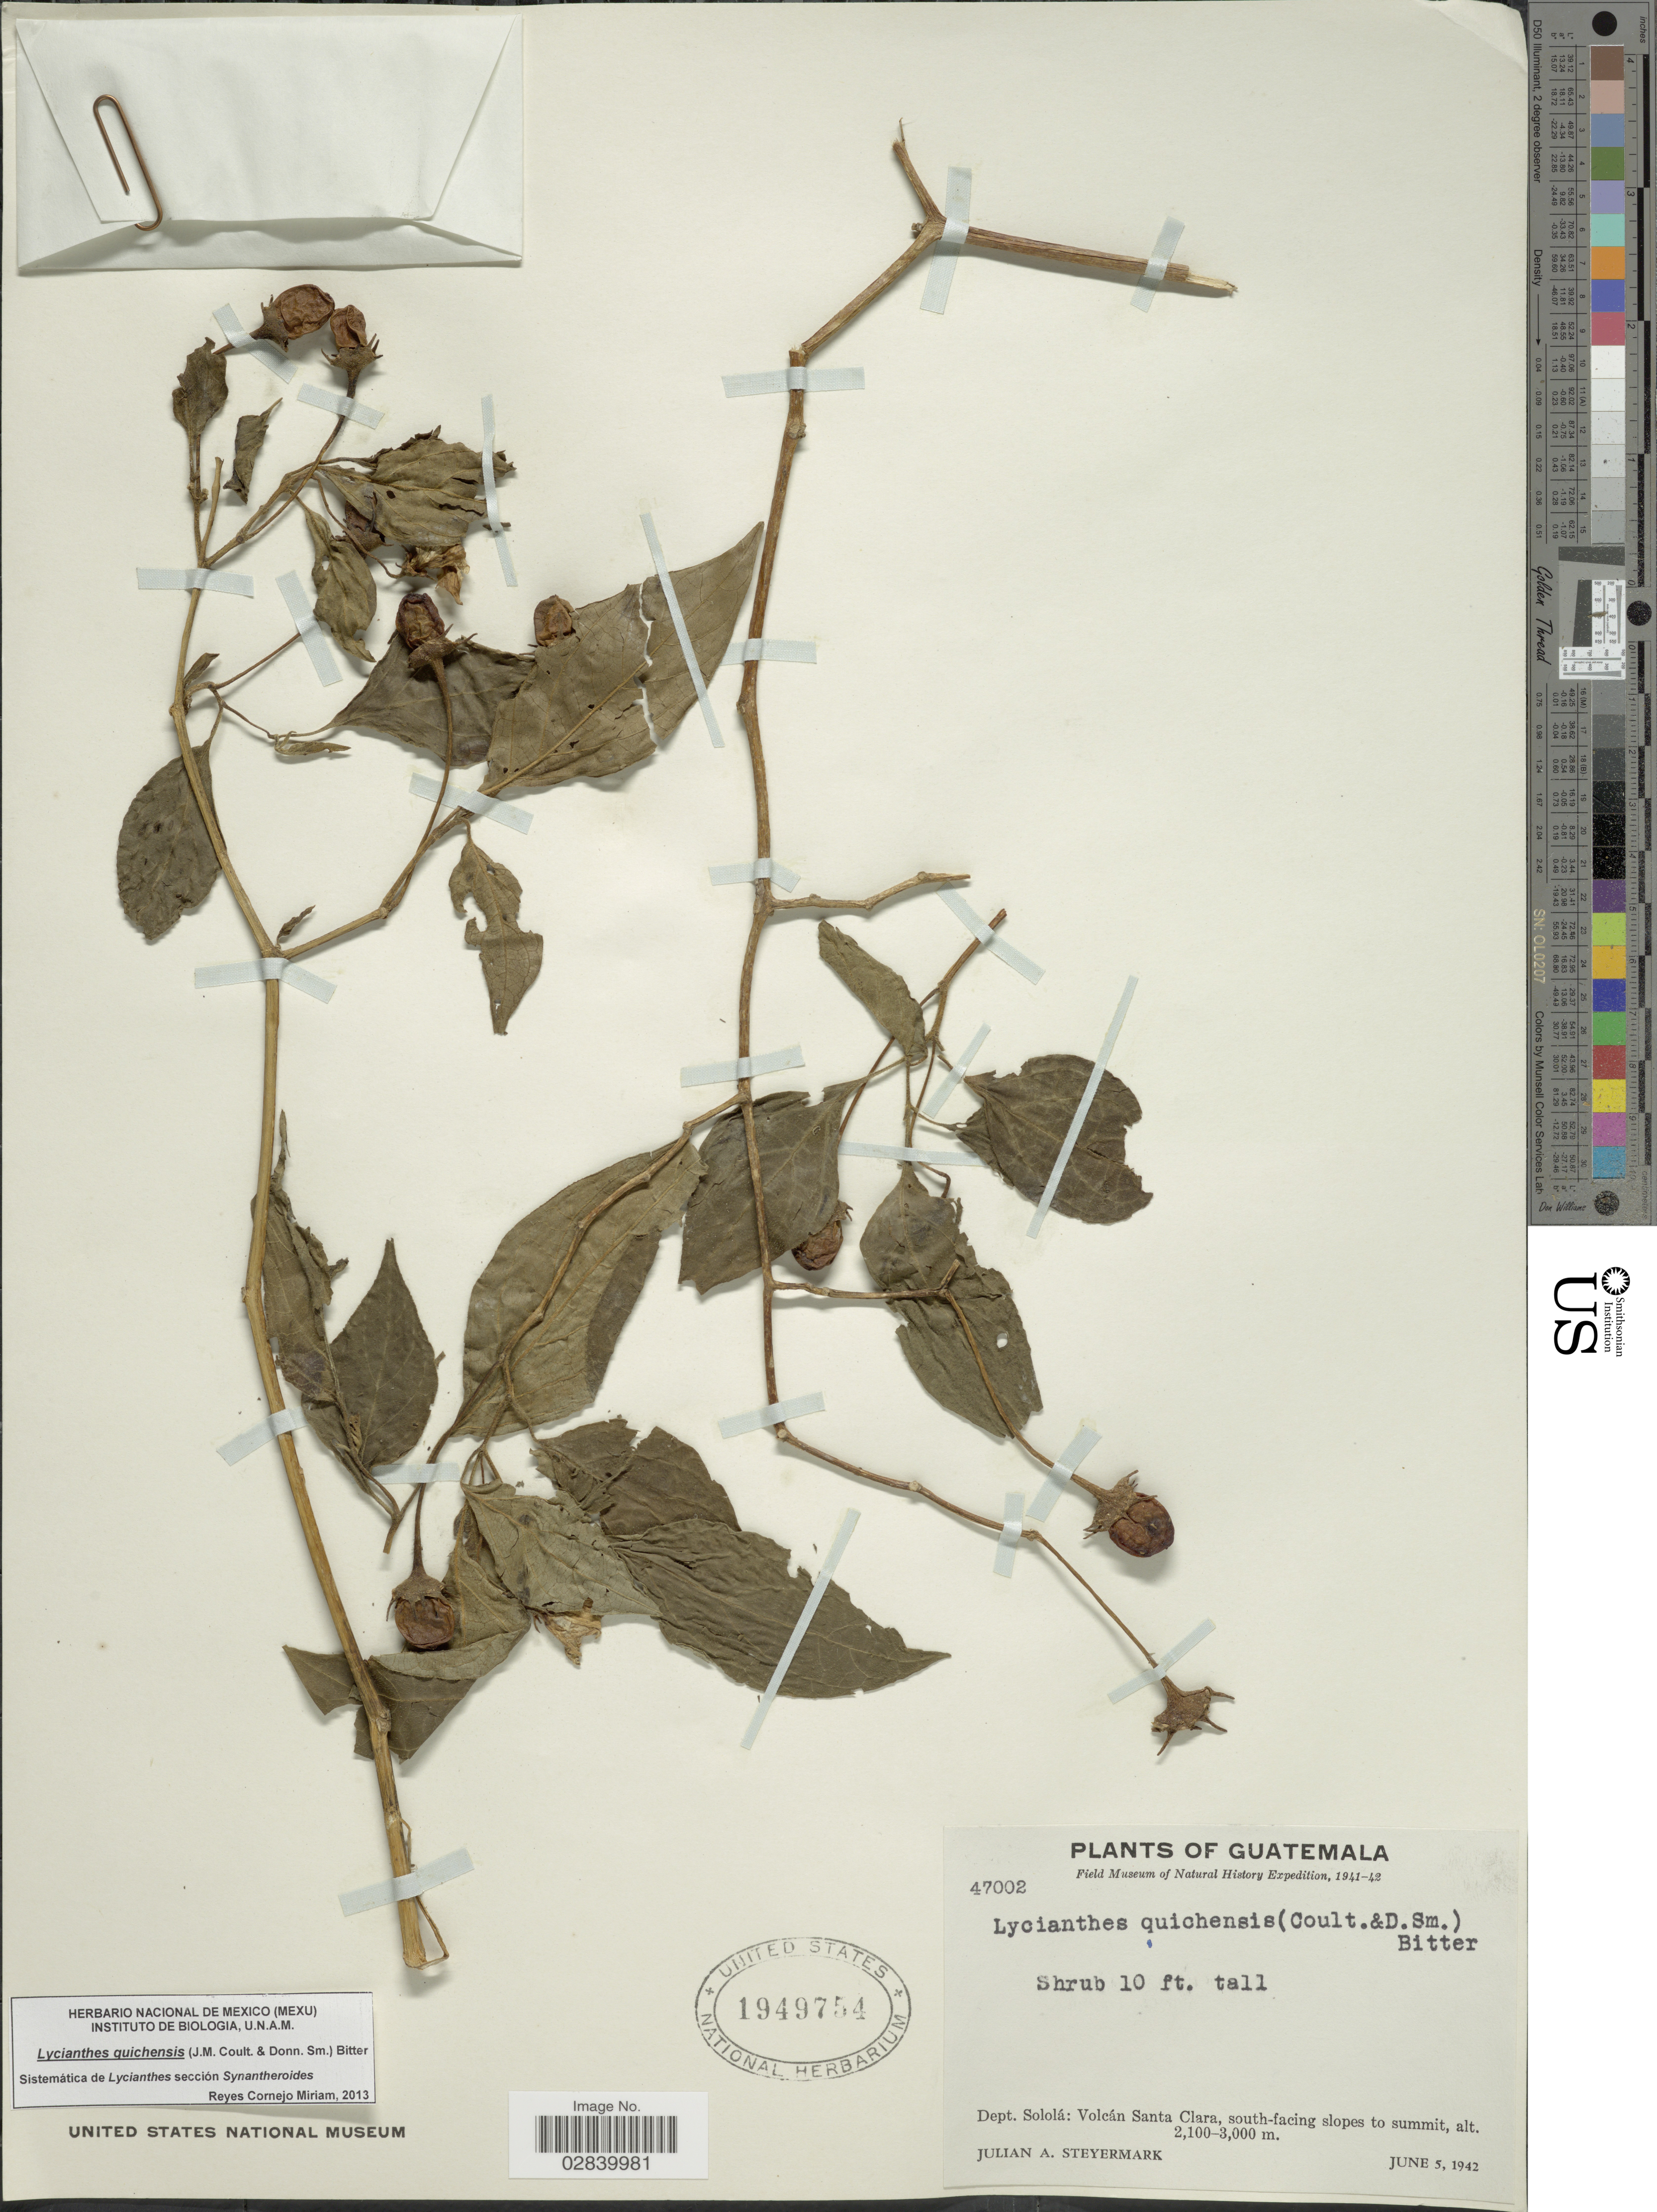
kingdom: Plantae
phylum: Tracheophyta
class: Magnoliopsida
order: Solanales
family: Solanaceae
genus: Lycianthes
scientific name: Lycianthes quichensis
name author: (J.M. Coult. & Donn. Sm.) Bitter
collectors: J. Steyermark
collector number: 47002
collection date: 1942-06-05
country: Guatemala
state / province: Sololá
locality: Dept. Sololá: Volcán Santa Clara, south-facing slopes to summit.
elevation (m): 2100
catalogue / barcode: US 1949754